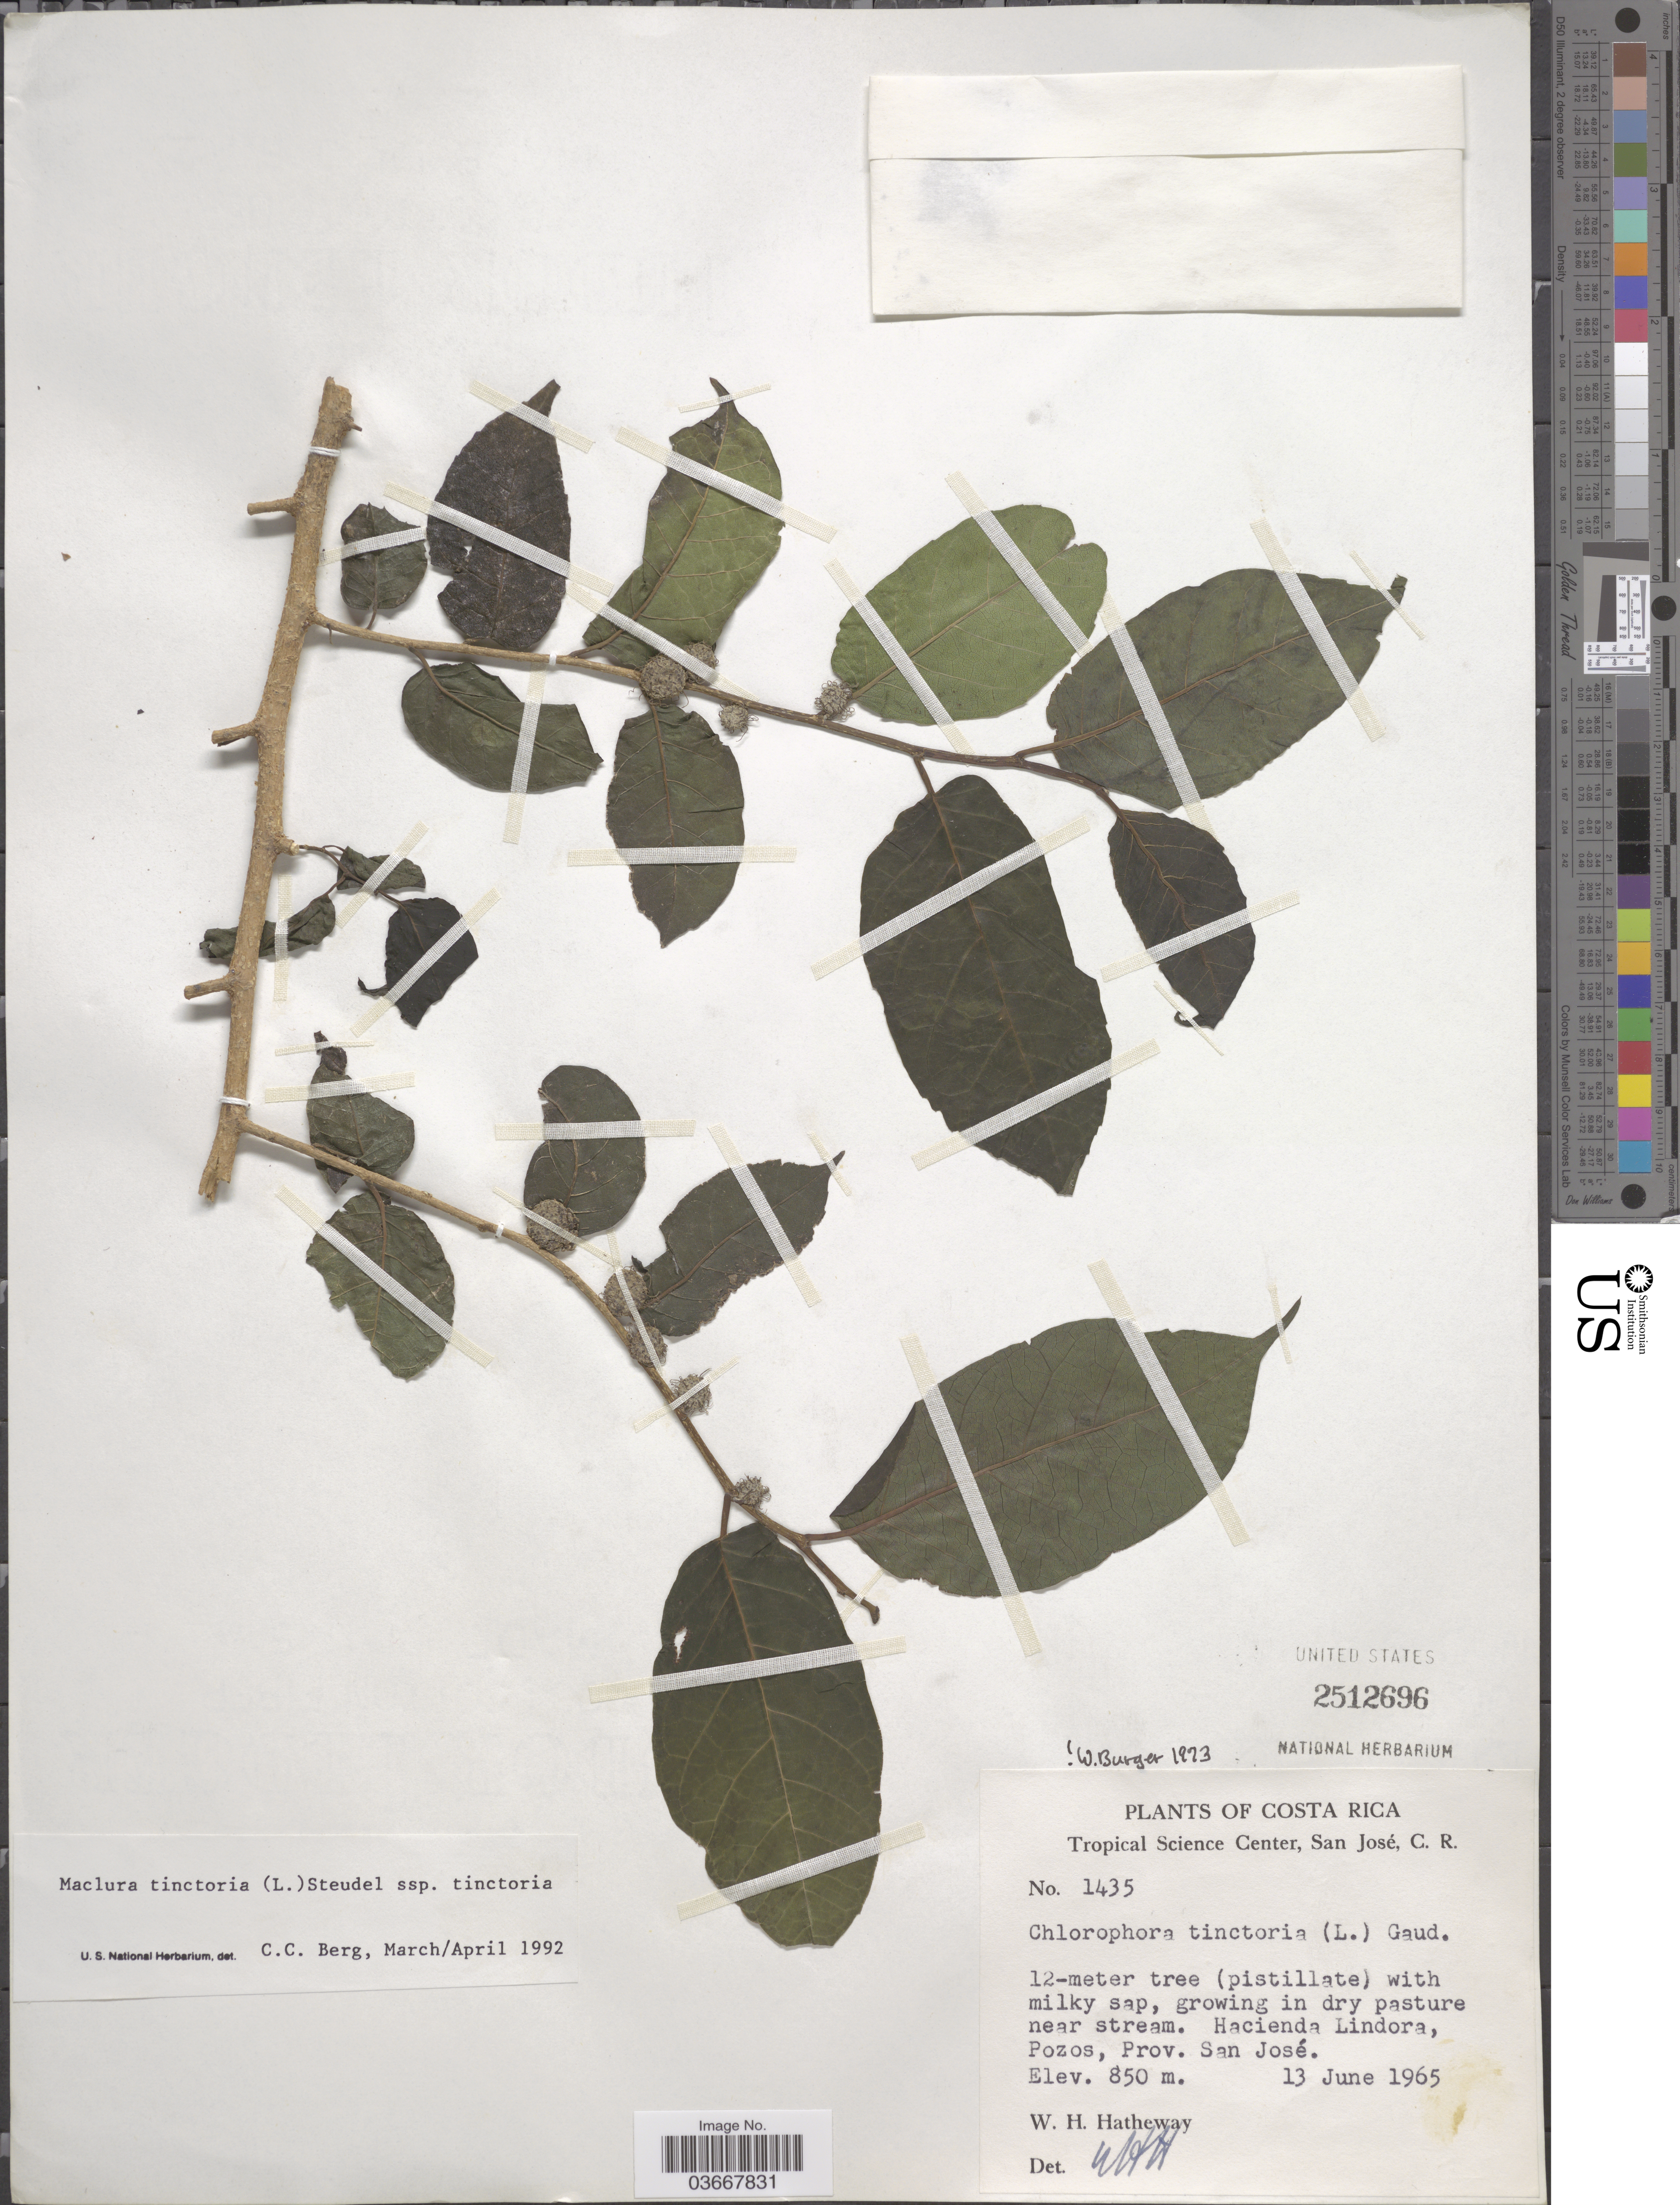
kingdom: Plantae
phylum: Tracheophyta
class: Magnoliopsida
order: Rosales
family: Moraceae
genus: Maclura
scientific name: Maclura tinctoria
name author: (L.) D. Don ex Steud.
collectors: W. H. Hatheway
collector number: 1435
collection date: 1965-06-13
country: Costa Rica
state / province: San José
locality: Hacienda Lindora, Pozos.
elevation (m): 850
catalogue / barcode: US 2512696